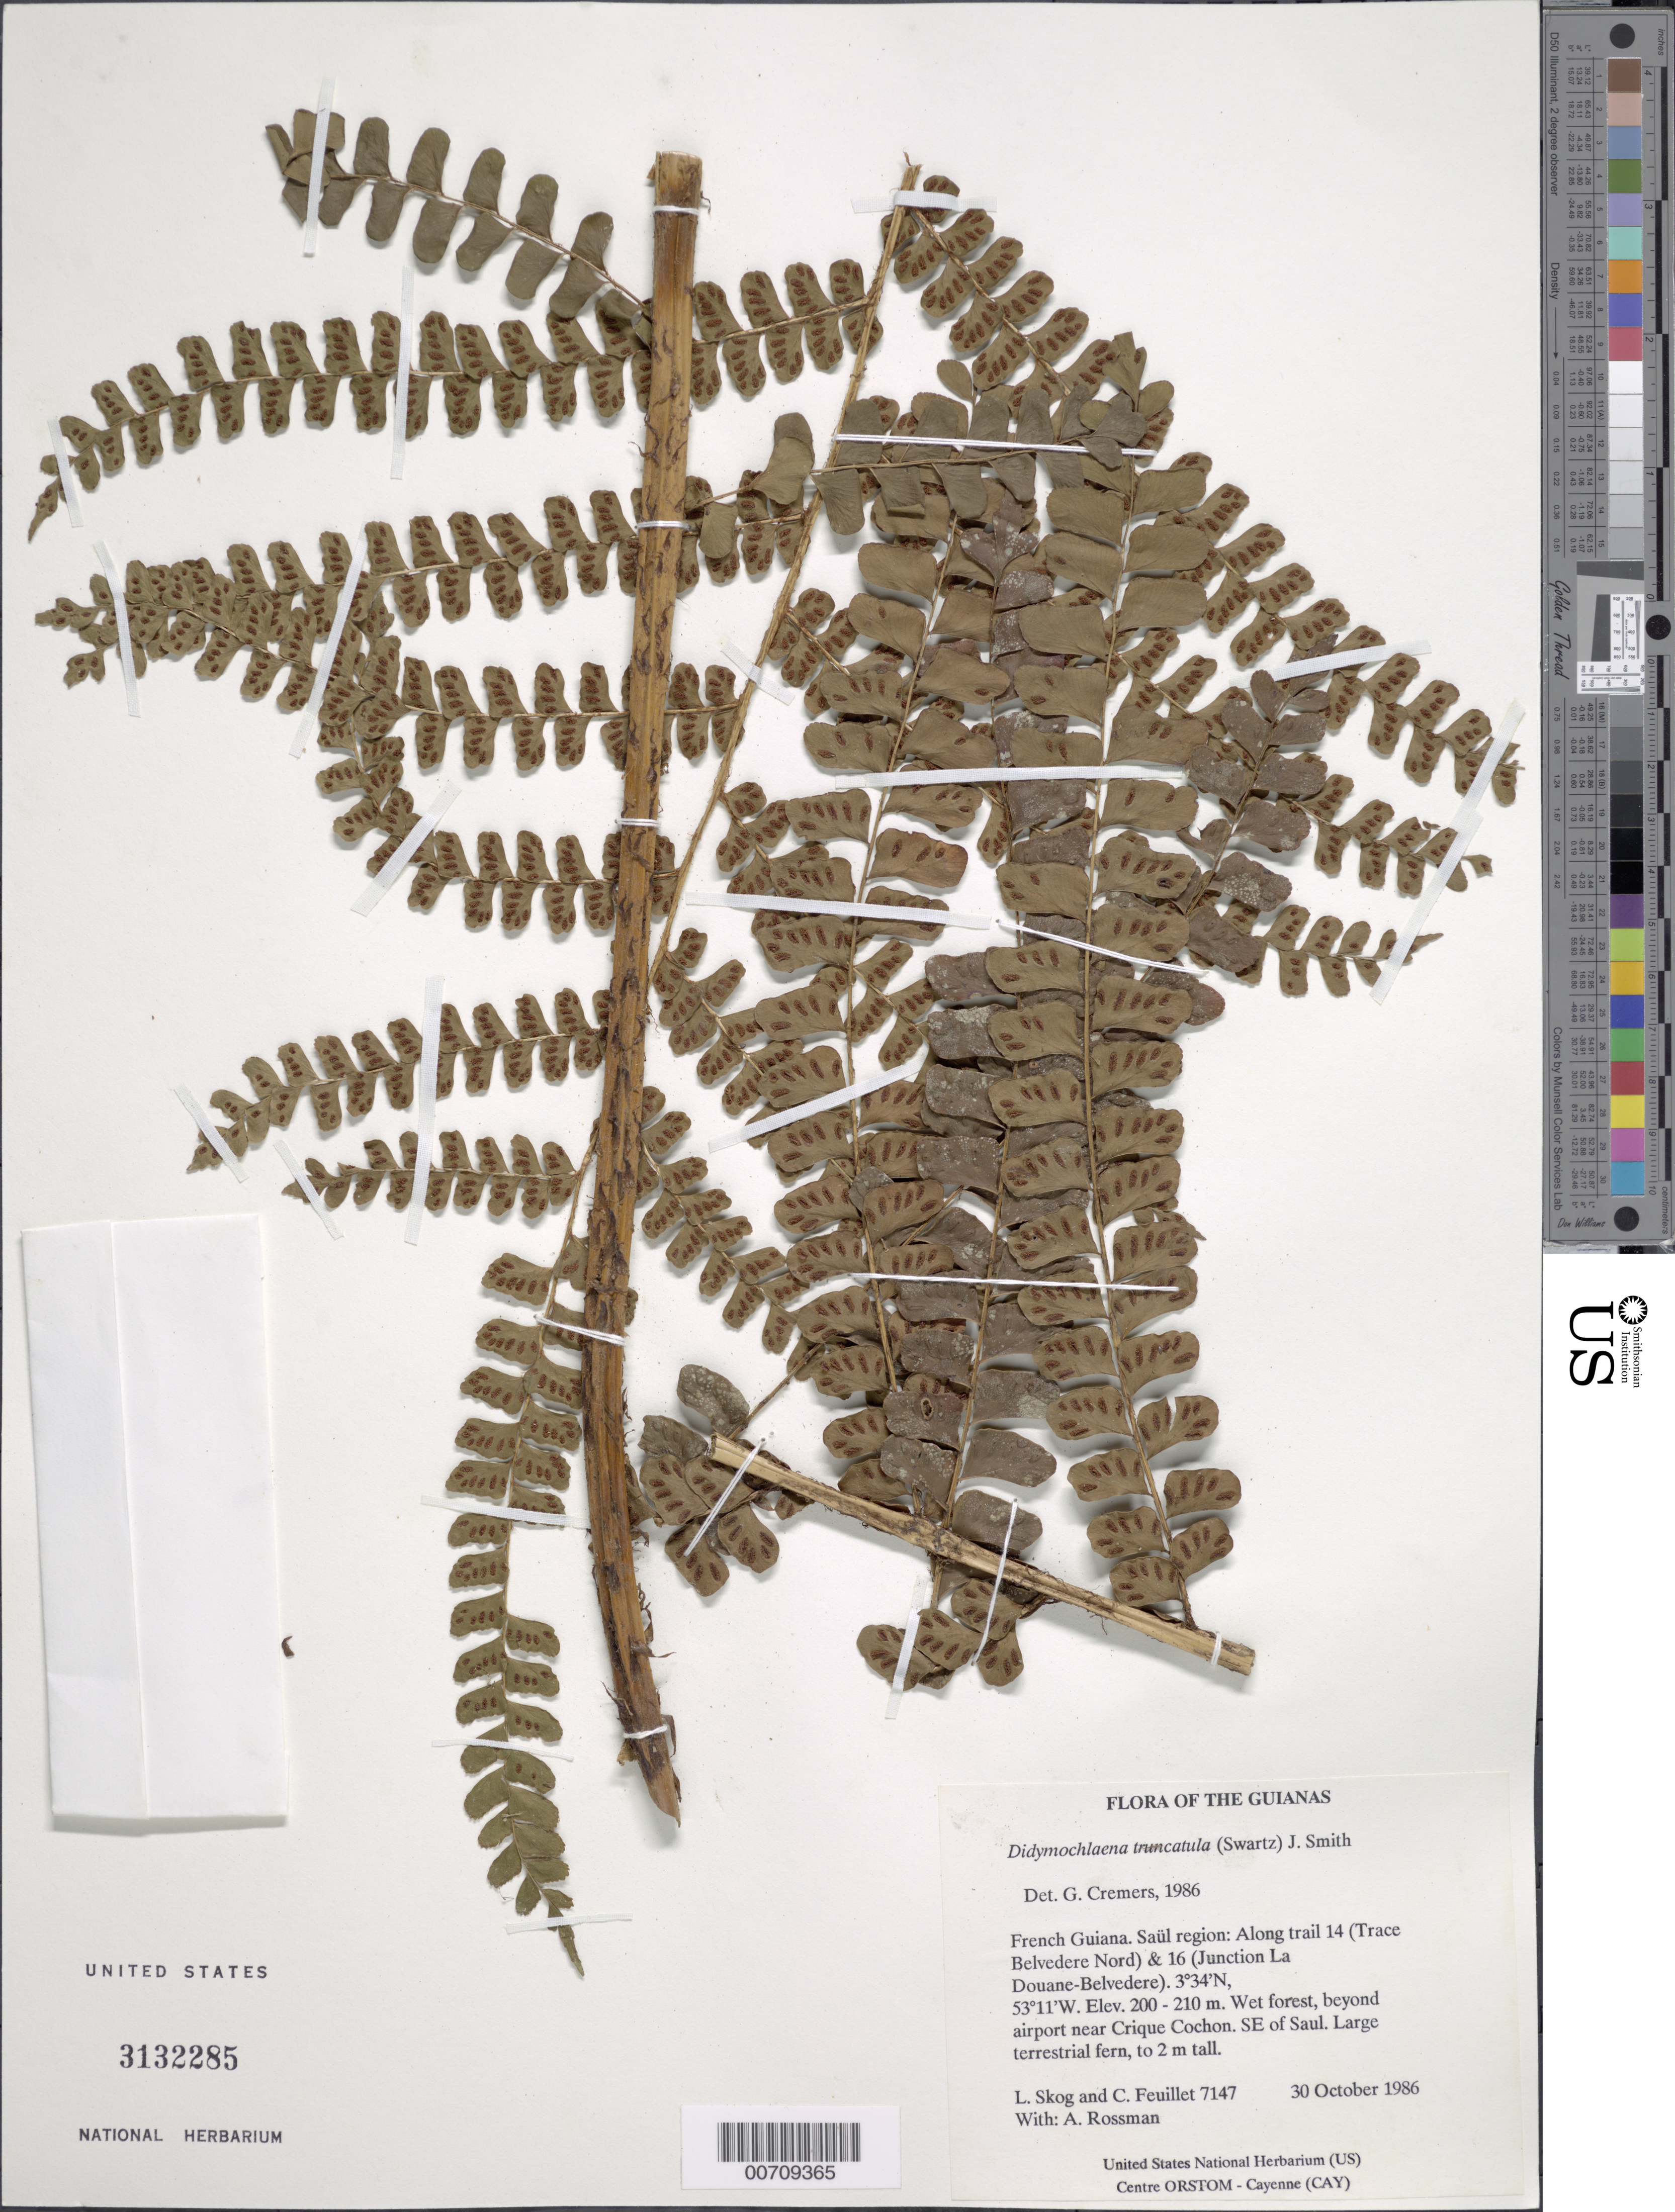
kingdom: Plantae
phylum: Tracheophyta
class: Polypodiopsida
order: Polypodiales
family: Didymochlaenaceae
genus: Didymochlaena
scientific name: Didymochlaena truncatula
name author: (Sw.) J. Sm.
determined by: Cremers, Georges A.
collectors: L. E. Skog, C. Feuillet & A. Rossman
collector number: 7147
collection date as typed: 30 October 1986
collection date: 1986-10-30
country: French Guiana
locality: SE of Saül along trail 14 (Trace Belvedere Nord) & 16 (Junction La Douane-Belvedere)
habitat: Wet forest, beyond airport near Crique Cochon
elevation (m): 200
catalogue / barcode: US 3132285